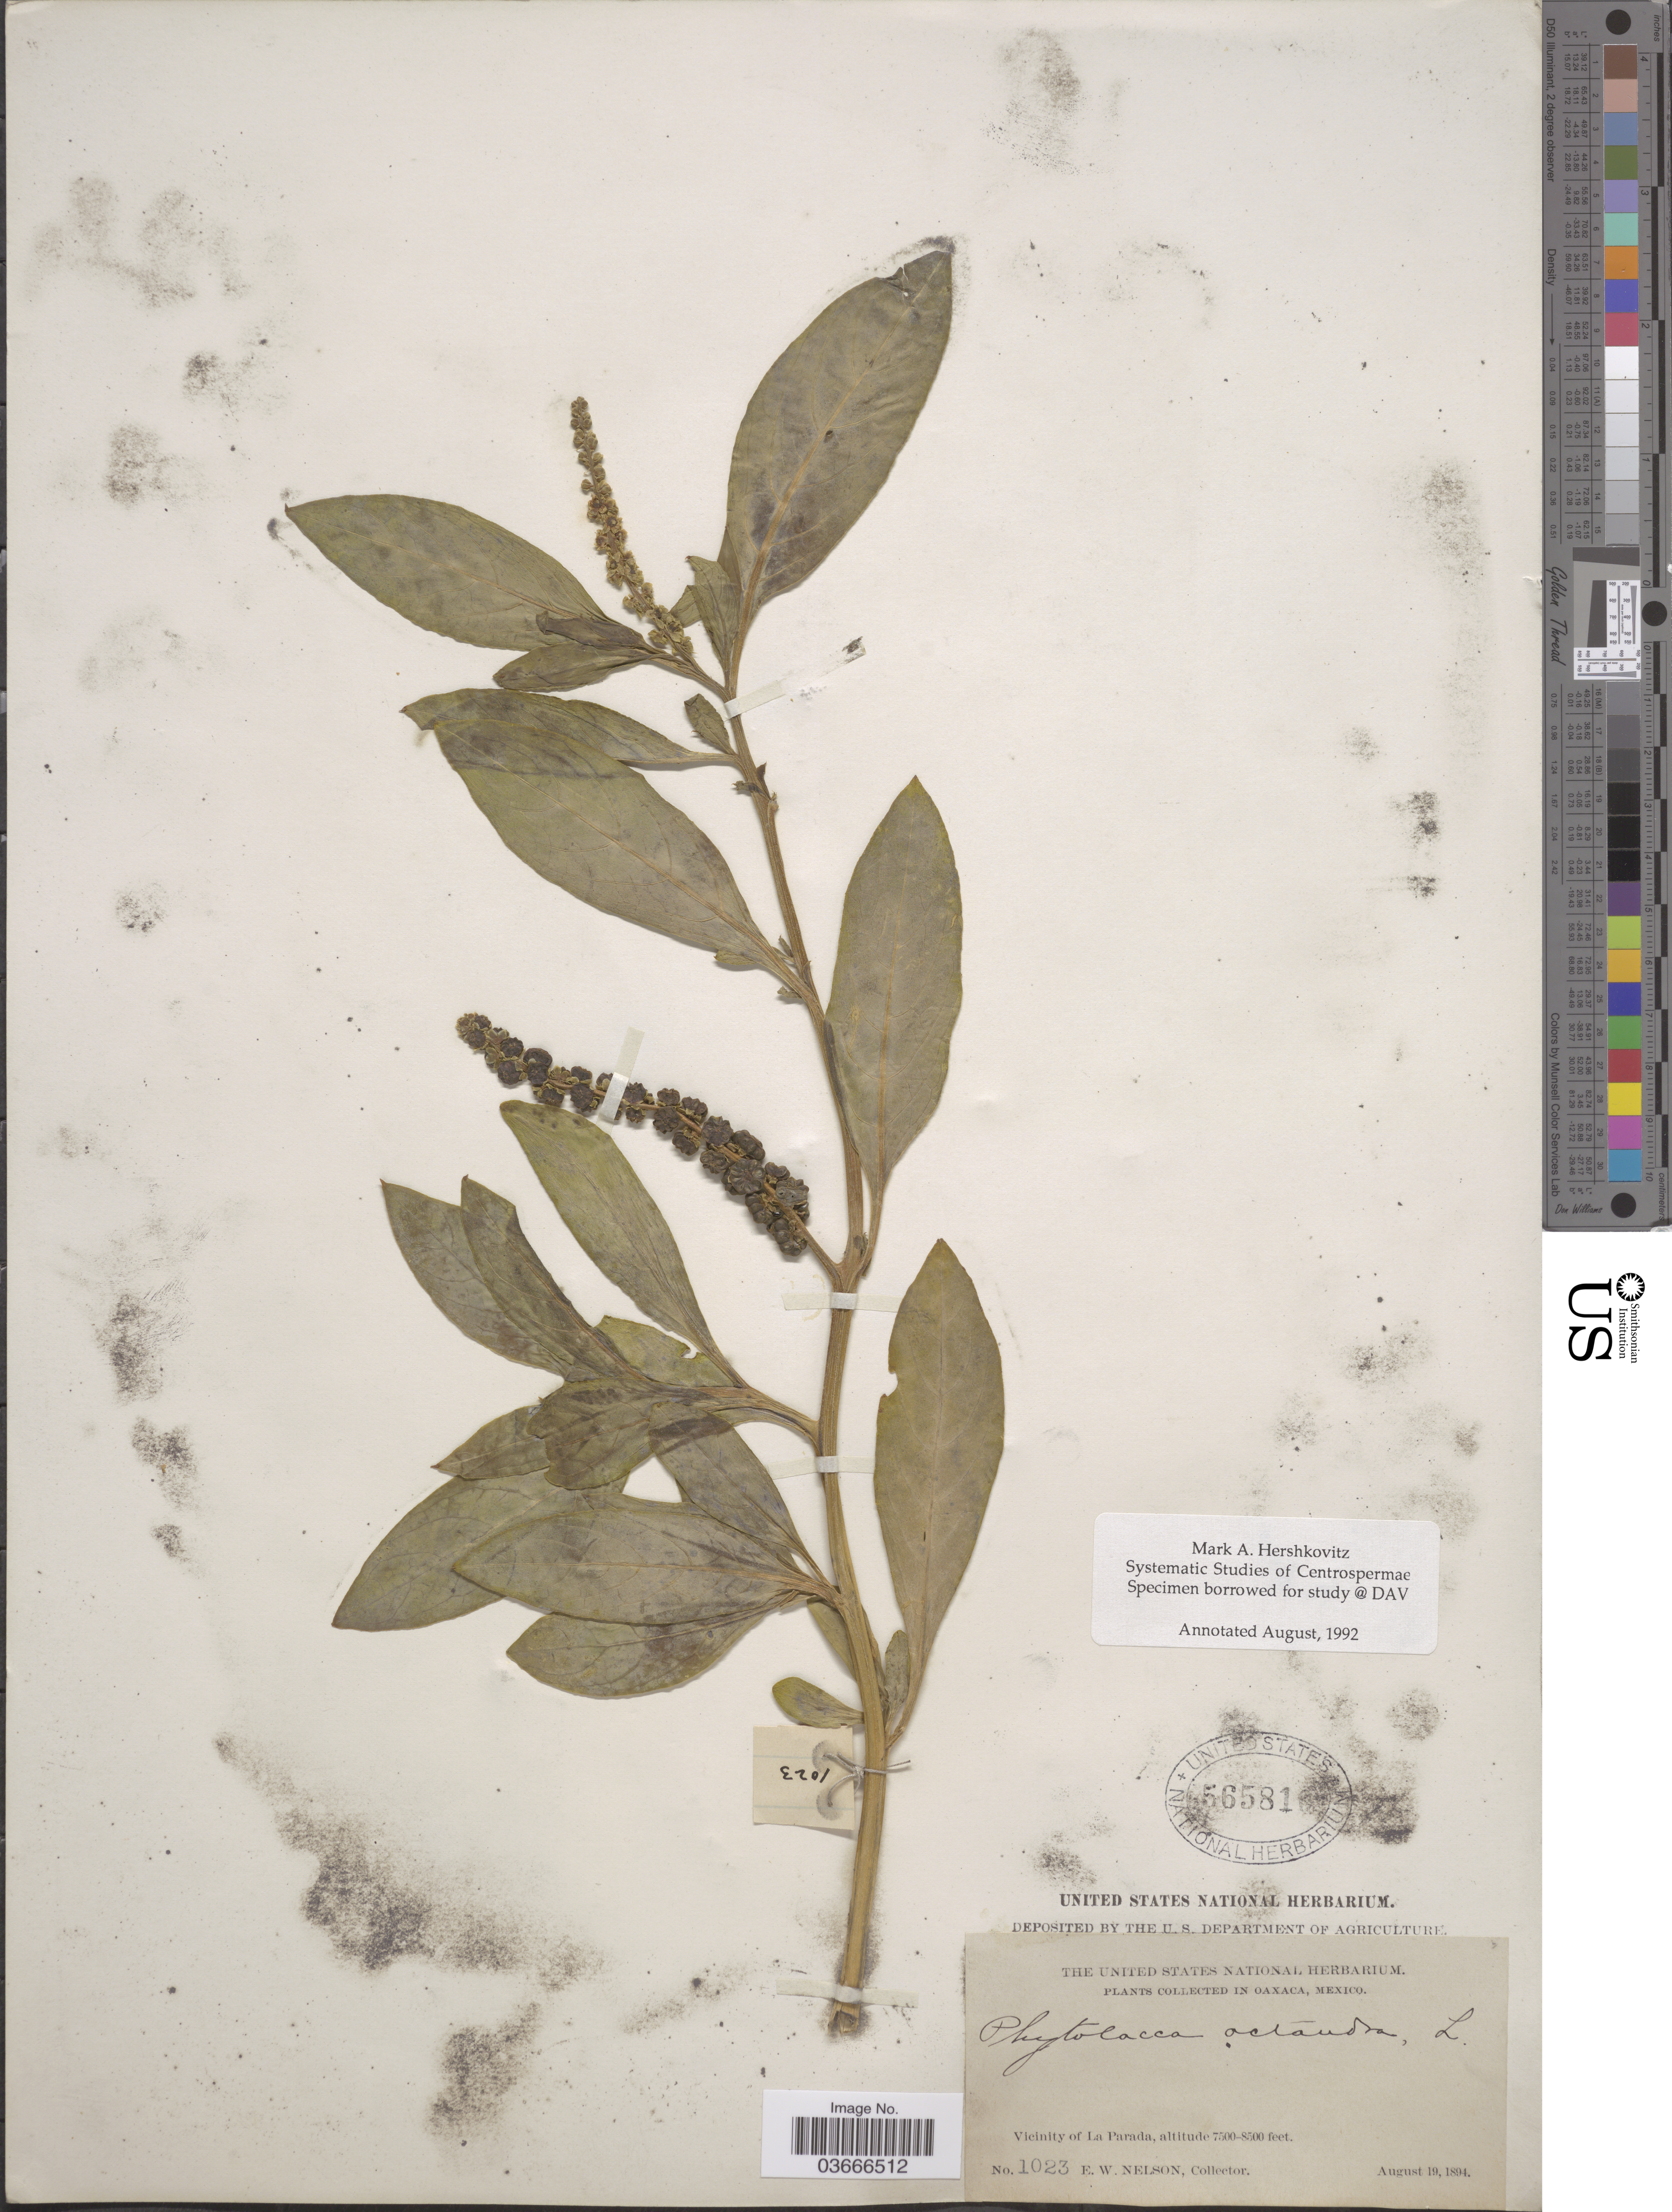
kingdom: Plantae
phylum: Tracheophyta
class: Magnoliopsida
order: Caryophyllales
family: Phytolaccaceae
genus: Phytolacca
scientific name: Phytolacca octandra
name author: L.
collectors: E. W. Nelson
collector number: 1023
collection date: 1894-08-19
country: Mexico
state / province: Oaxaca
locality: Vicinity of La Parada.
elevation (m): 2286